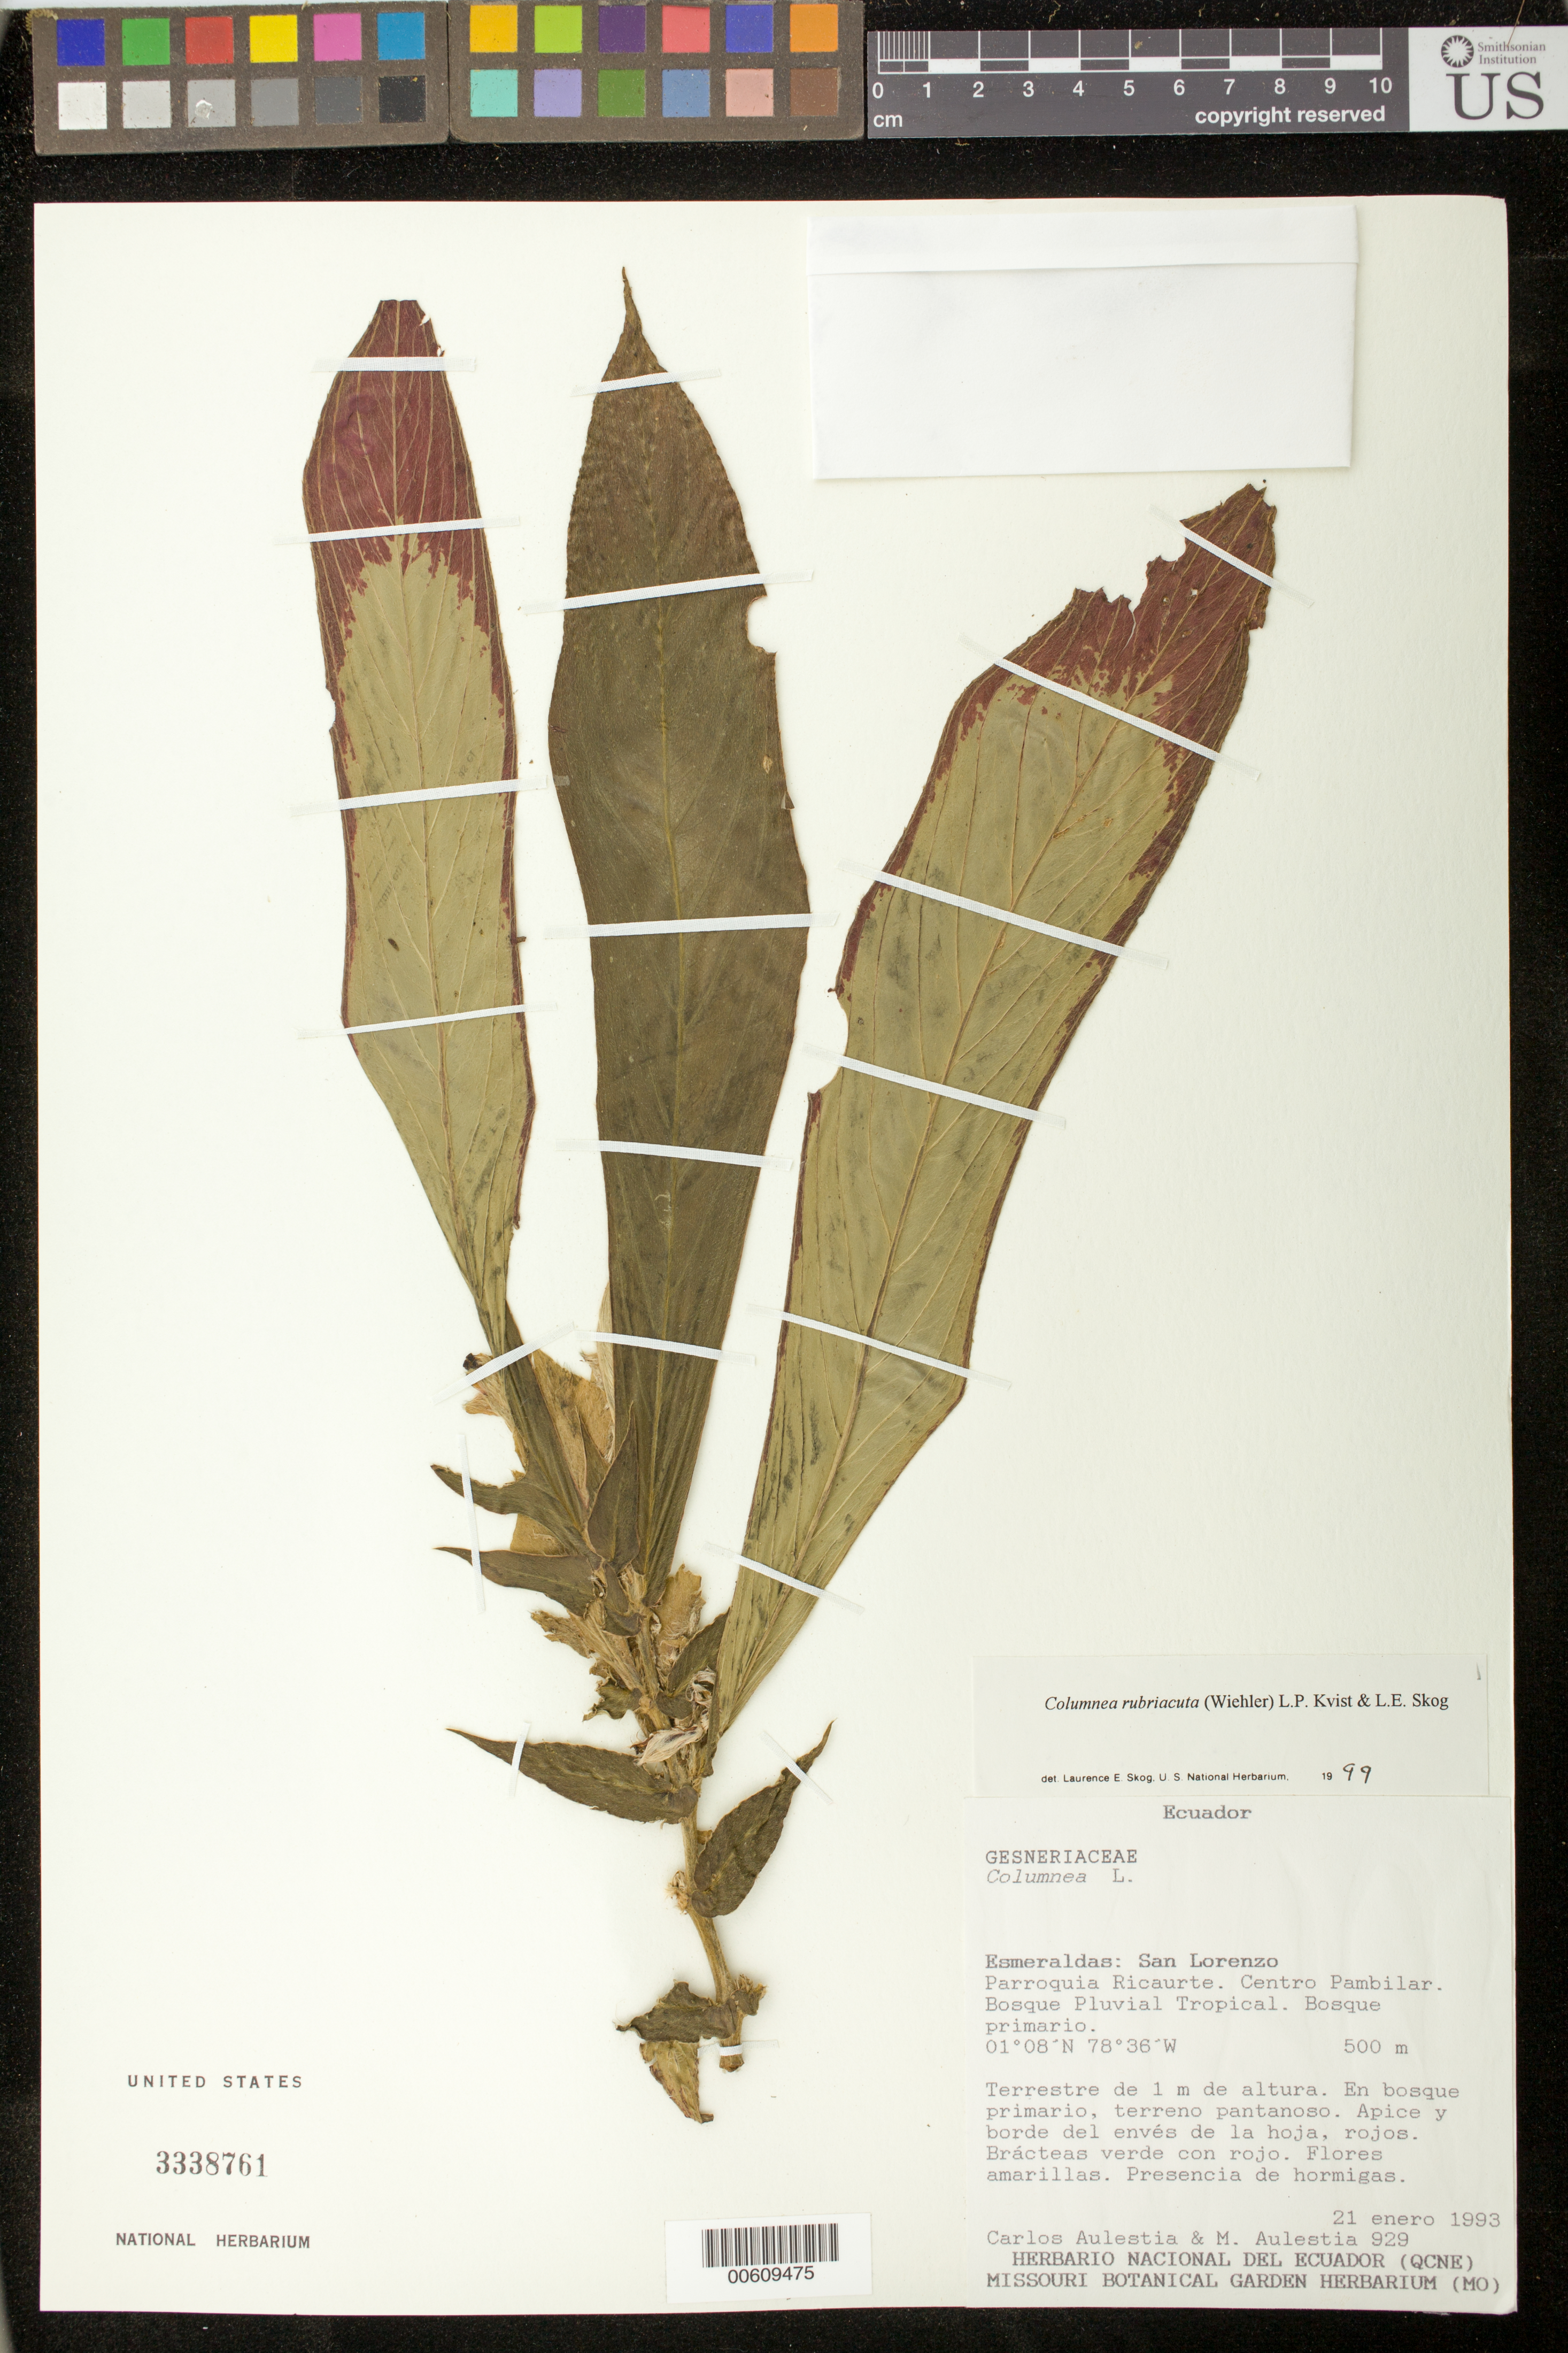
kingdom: Plantae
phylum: Tracheophyta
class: Magnoliopsida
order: Lamiales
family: Gesneriaceae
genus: Columnea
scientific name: Columnea rubriacuta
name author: (Wiehler) L.P. Kvist & L.E. Skog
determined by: Skog, Laurence E.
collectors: C. Aulestia & M. Aulestia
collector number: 929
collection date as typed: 21 Jan 1993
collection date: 1993-01-21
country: Ecuador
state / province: Esmeraldas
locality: San Lorenzo, Parroquia Ricaurte, Centro Pambilar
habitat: Bosque pluvial tropical; en bosque primario, terreno pantanoso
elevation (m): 500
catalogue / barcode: US 3338761